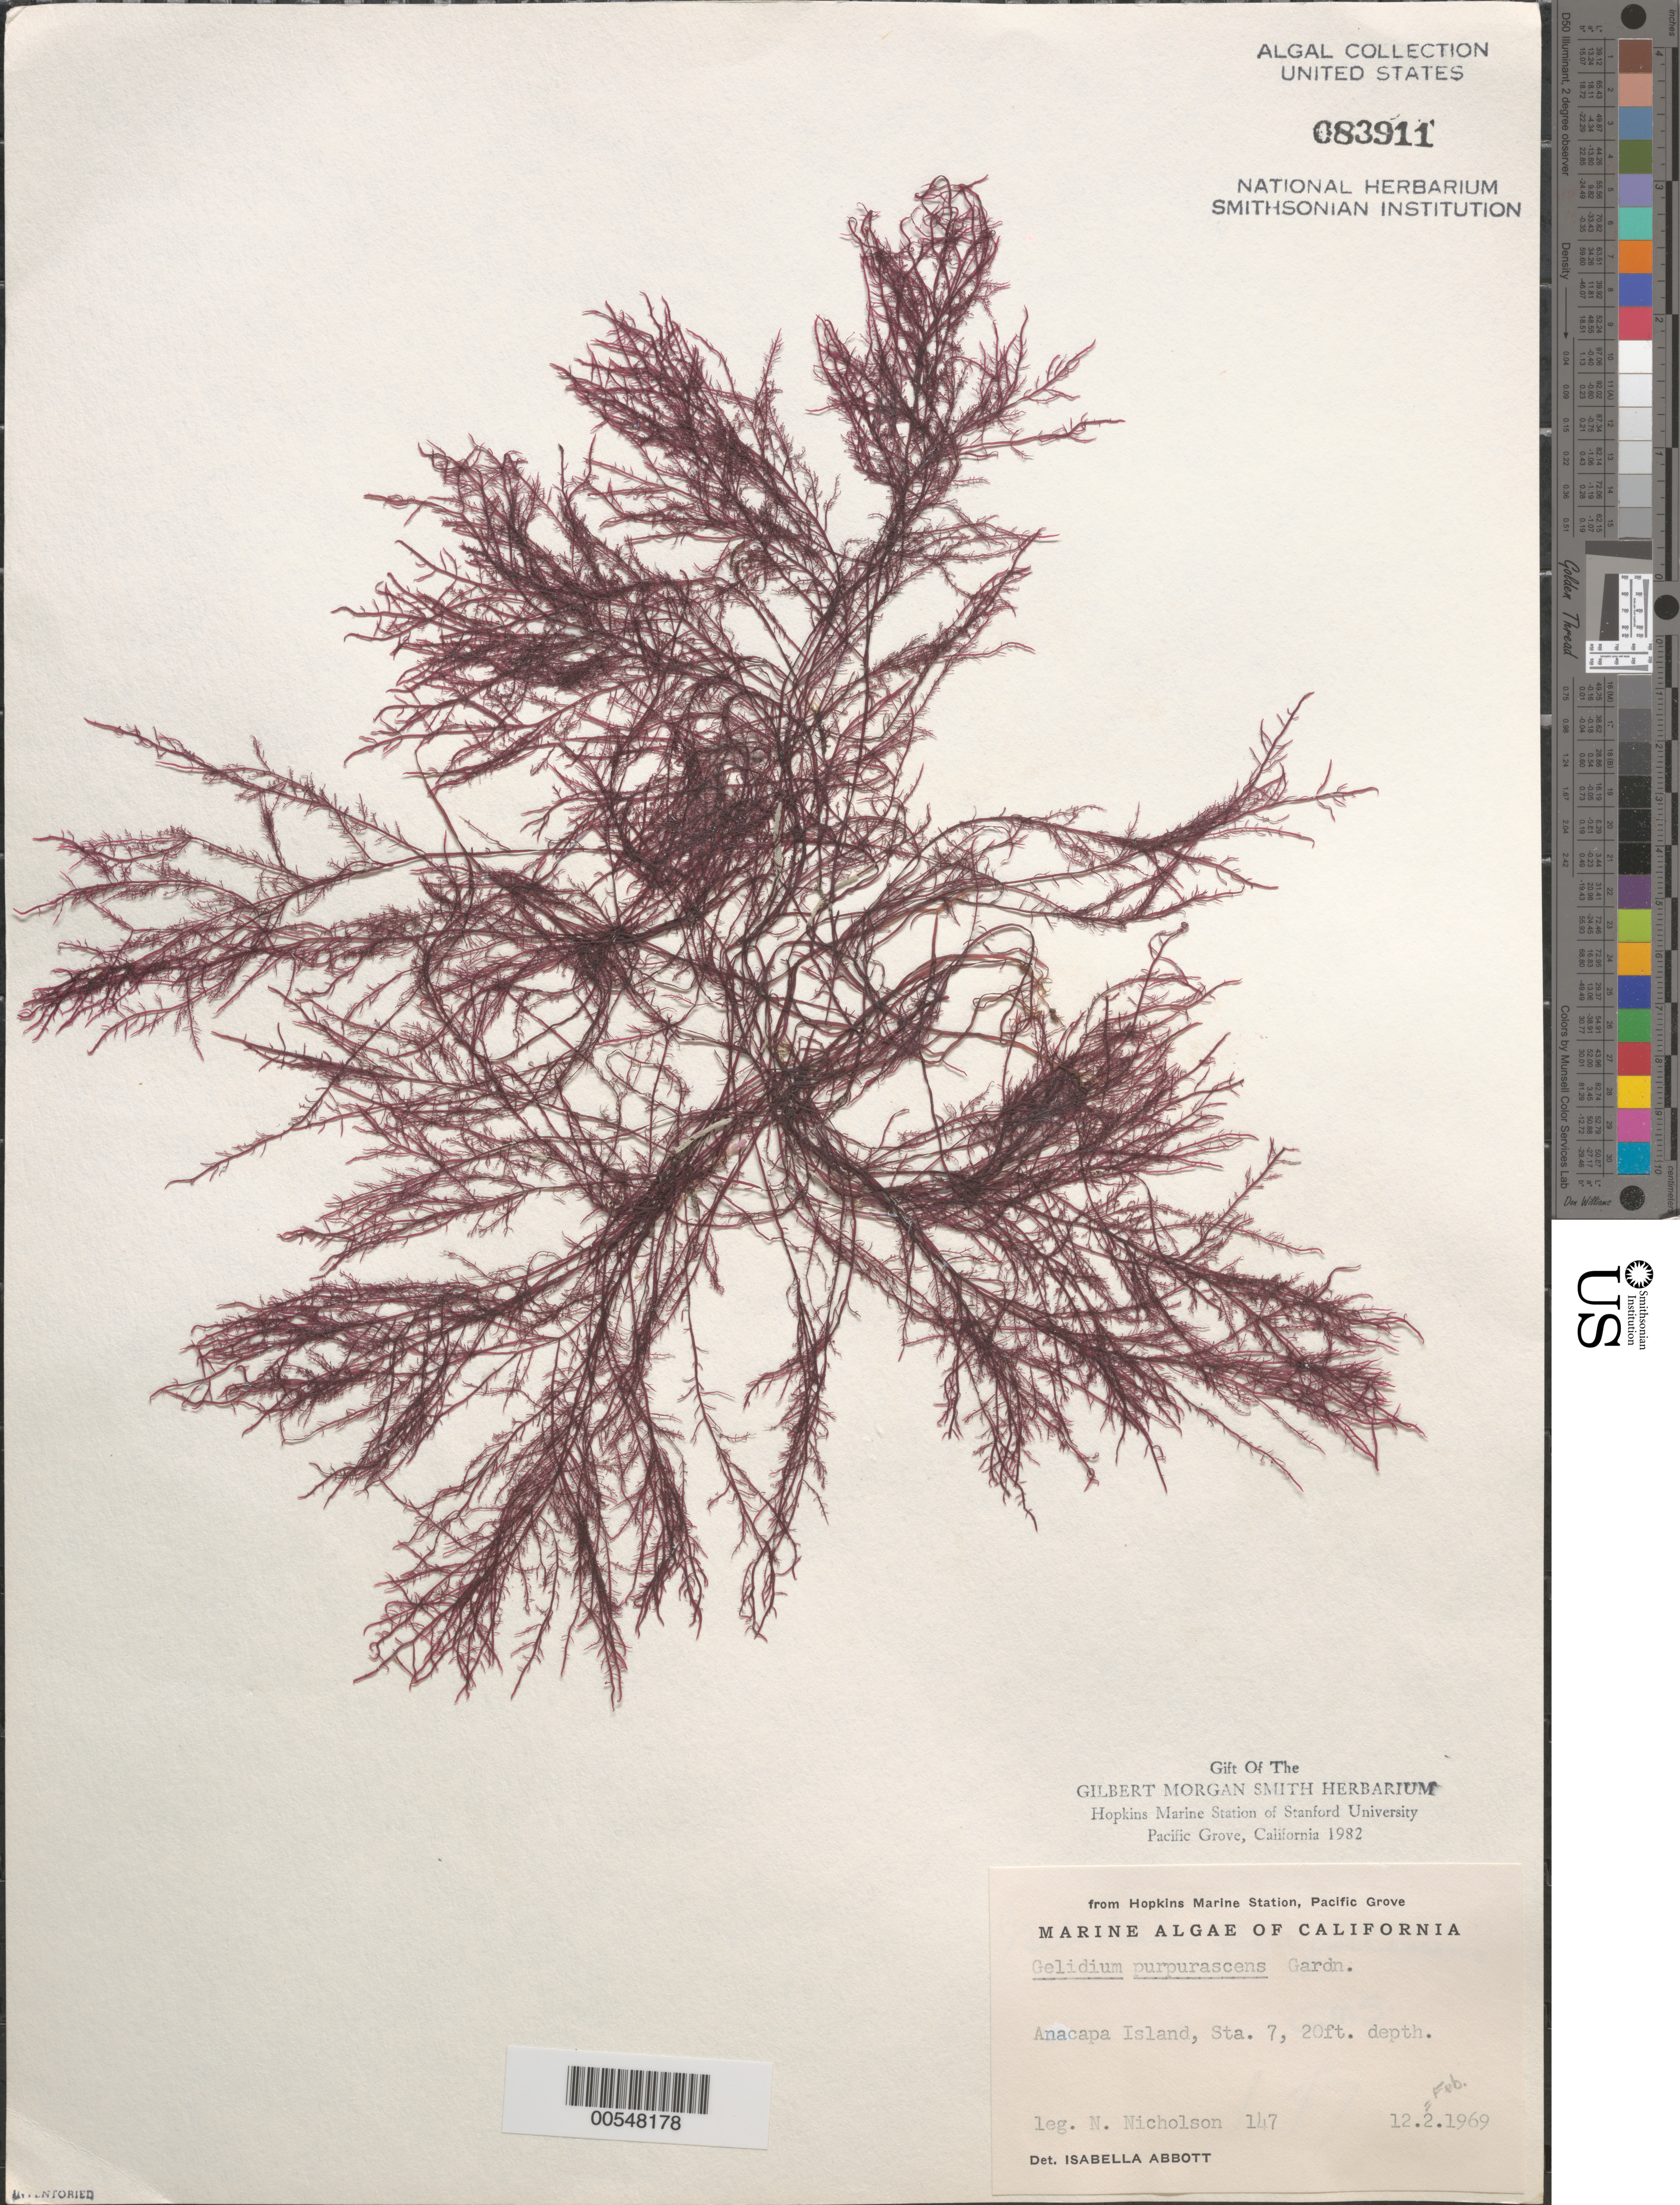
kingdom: Plantae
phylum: Rhodophyta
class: Florideophyceae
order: Gelidiales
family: Gelidiaceae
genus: Gelidium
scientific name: Gelidium purpurascens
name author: N.L. Gardner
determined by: Abbott, Isabella A.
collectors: N. Nicholson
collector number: Nln 147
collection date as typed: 12 Feb 1969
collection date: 1969-02-12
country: United States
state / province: California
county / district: Ventura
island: Anacapa Island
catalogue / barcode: US 83911